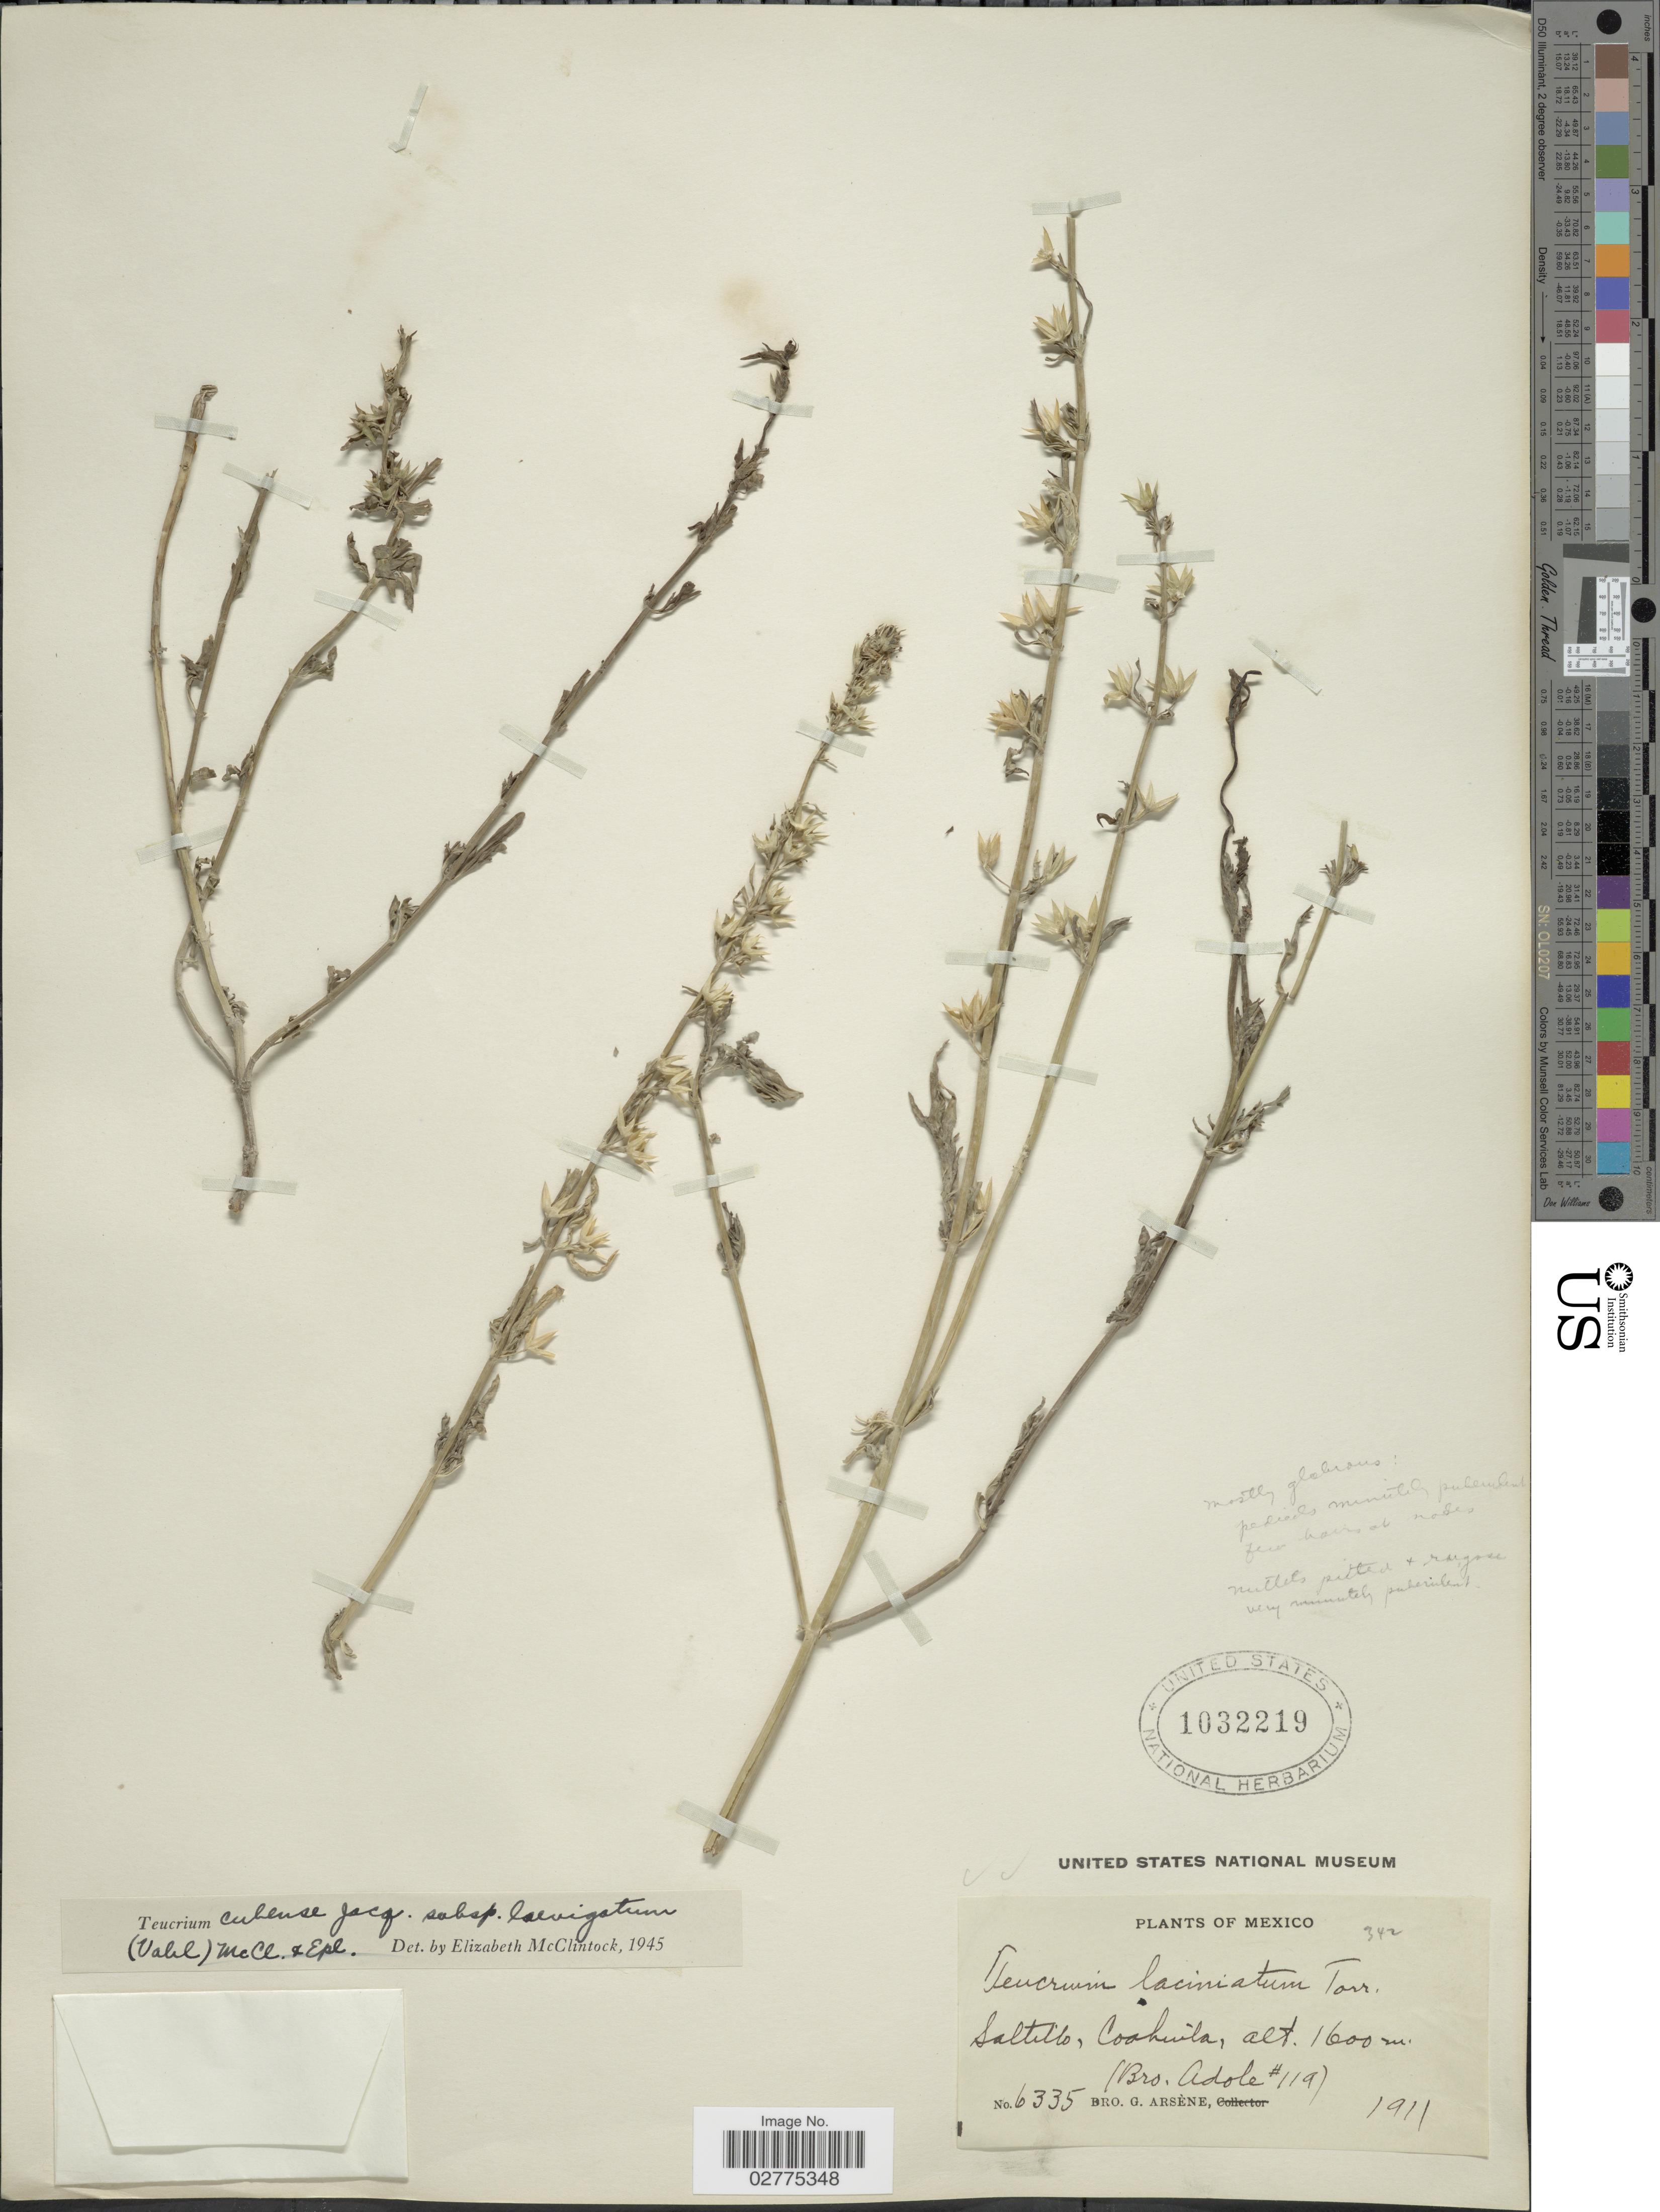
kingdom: Plantae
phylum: Tracheophyta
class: Magnoliopsida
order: Lamiales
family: Lamiaceae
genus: Teucrium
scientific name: Teucrium cubense subsp. laevigatum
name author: Jacq.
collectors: Bro. G. Arsène & Bro. Adole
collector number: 6335/119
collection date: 1911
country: Mexico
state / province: Coahuila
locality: Saltillo, Coahuila.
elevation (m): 1600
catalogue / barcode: US 1032219